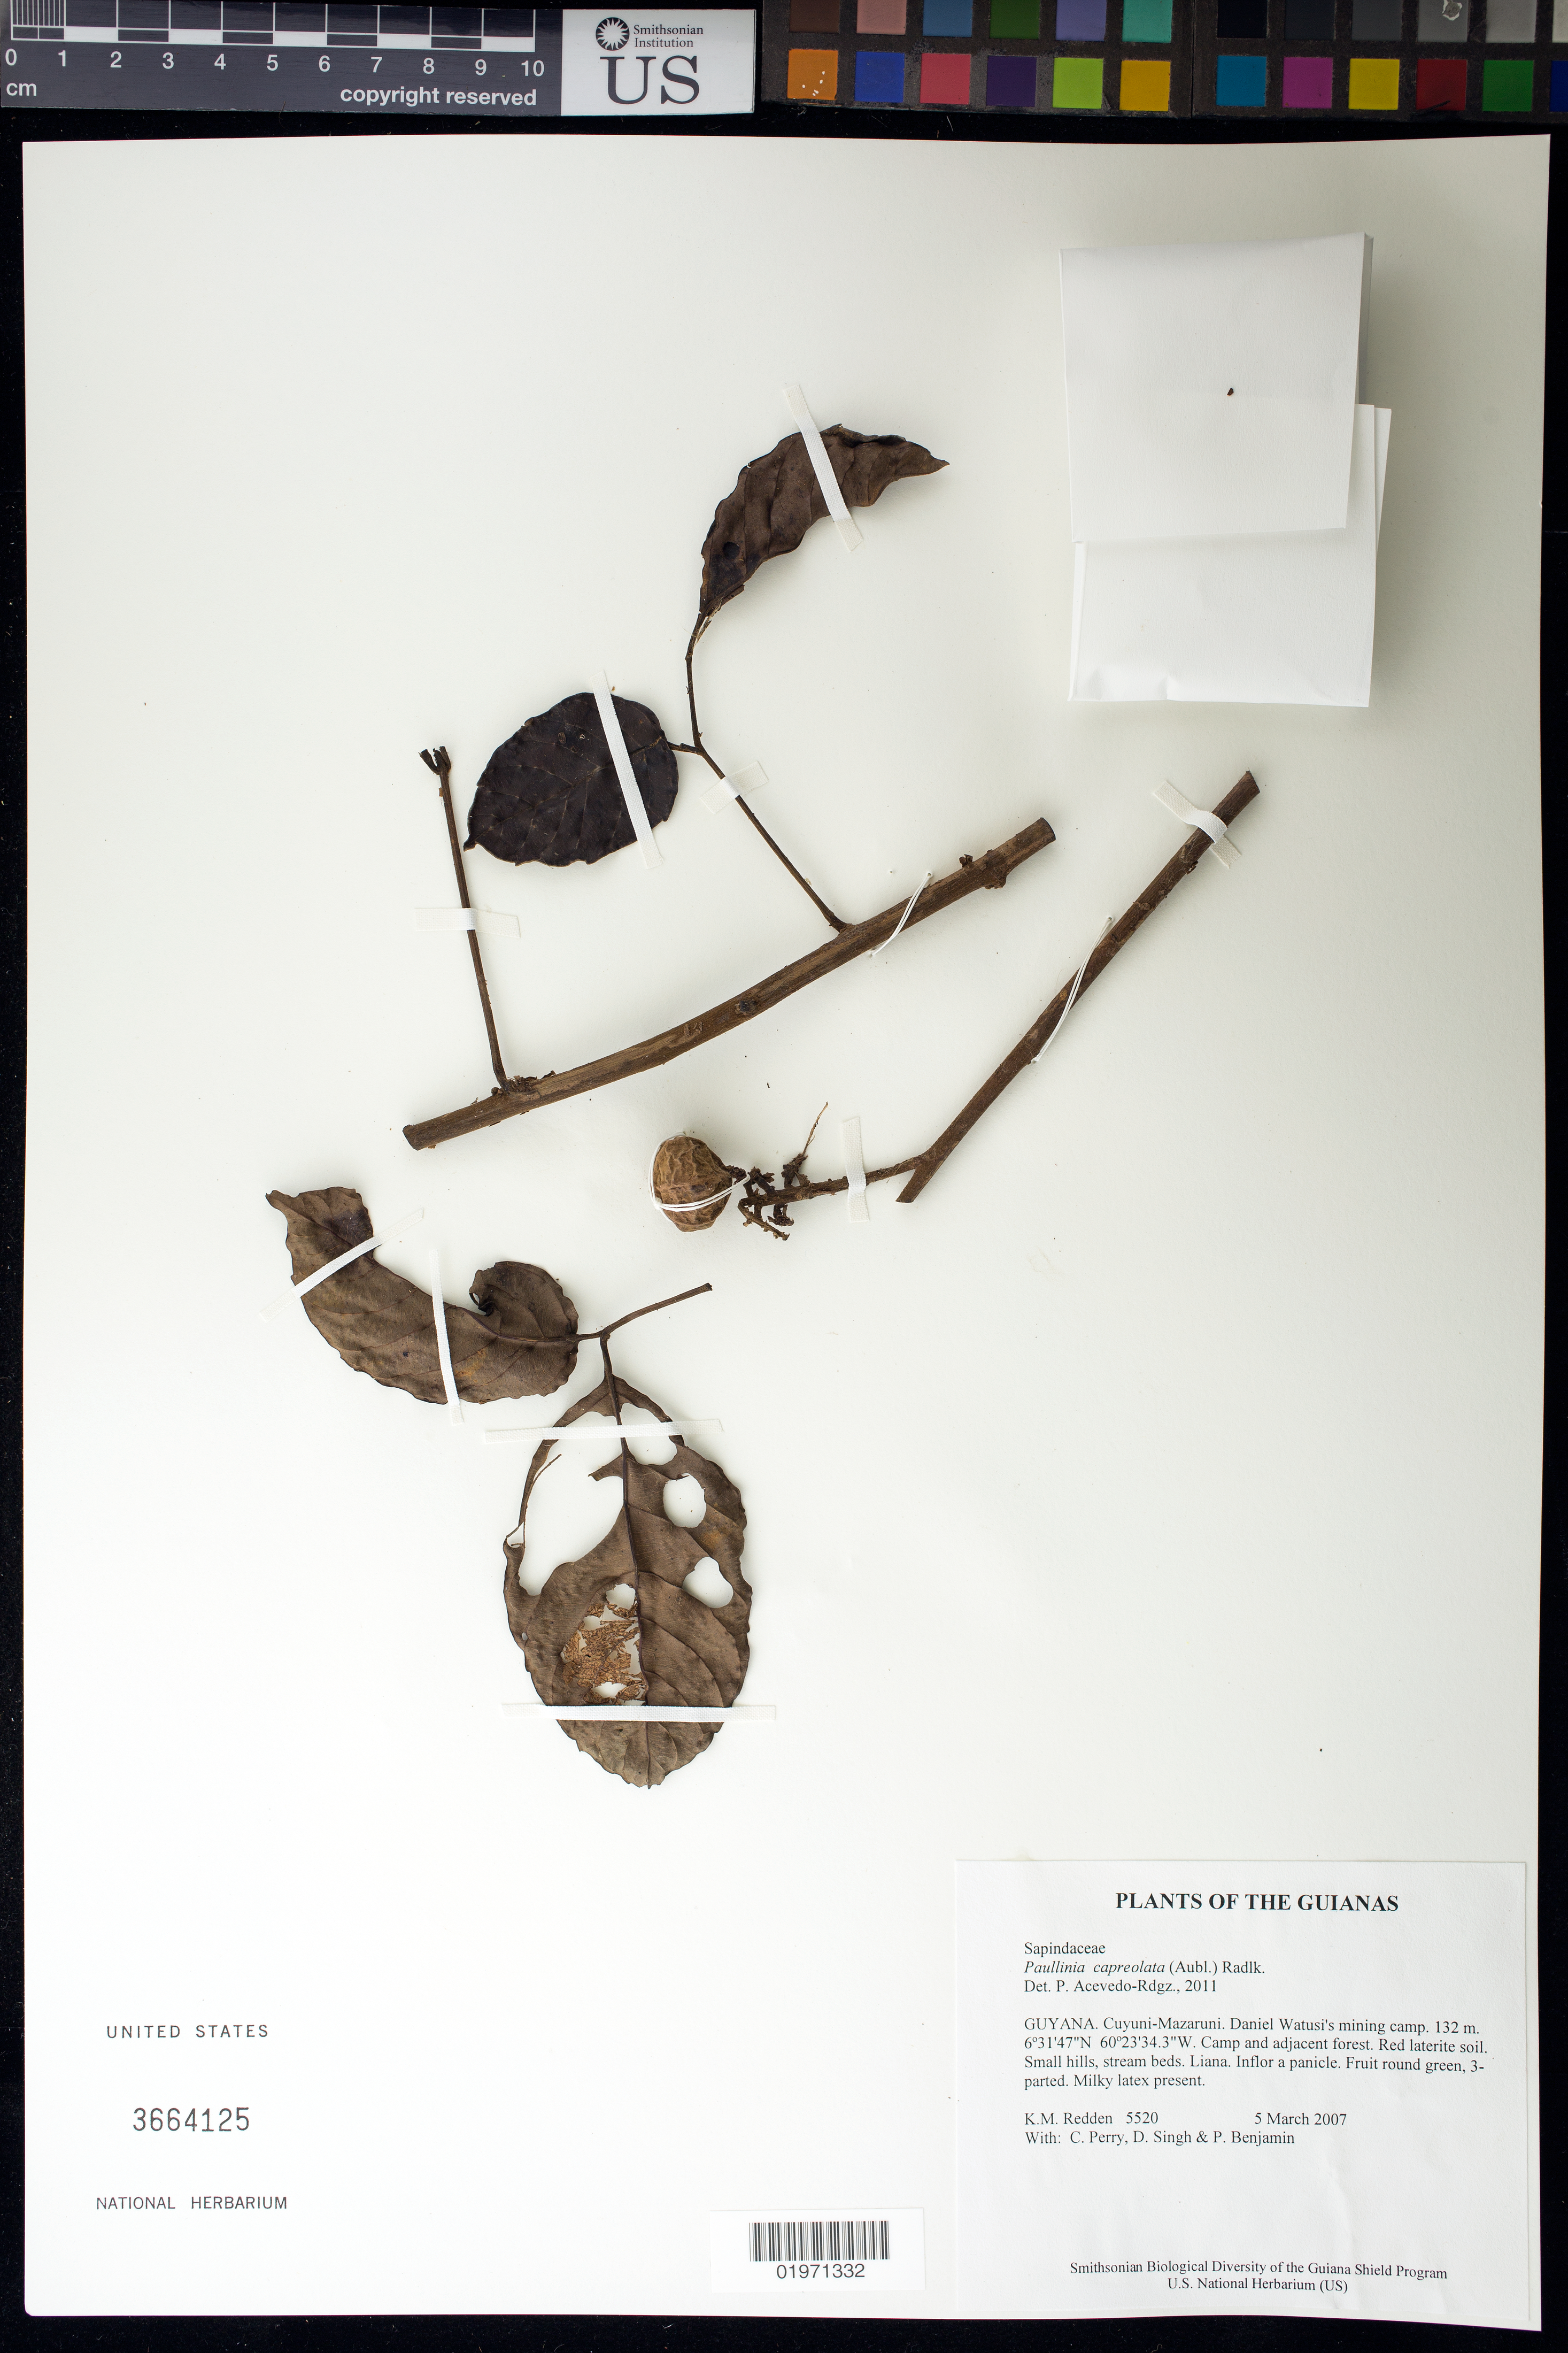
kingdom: Plantae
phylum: Tracheophyta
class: Magnoliopsida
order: Sapindales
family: Sapindaceae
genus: Paullinia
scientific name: Paullinia capreolata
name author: (Aubl.) Radlk.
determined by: Acevedo-Rodríguez, P., (BOT), Smithsonian Institution - National Museum of Natural History (UNITED STATES)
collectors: K. M. Redden, C. Perry, D. Singh & P. Benjamin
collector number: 5520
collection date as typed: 5 March 2007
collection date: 2007-03-05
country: Guyana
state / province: Cuyuni-Mazaruni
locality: Daniel Watusi's mining camp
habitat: Camp and adjacent forest. Red laterite soil. Small hills, stream beds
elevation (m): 132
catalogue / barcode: US 3664125